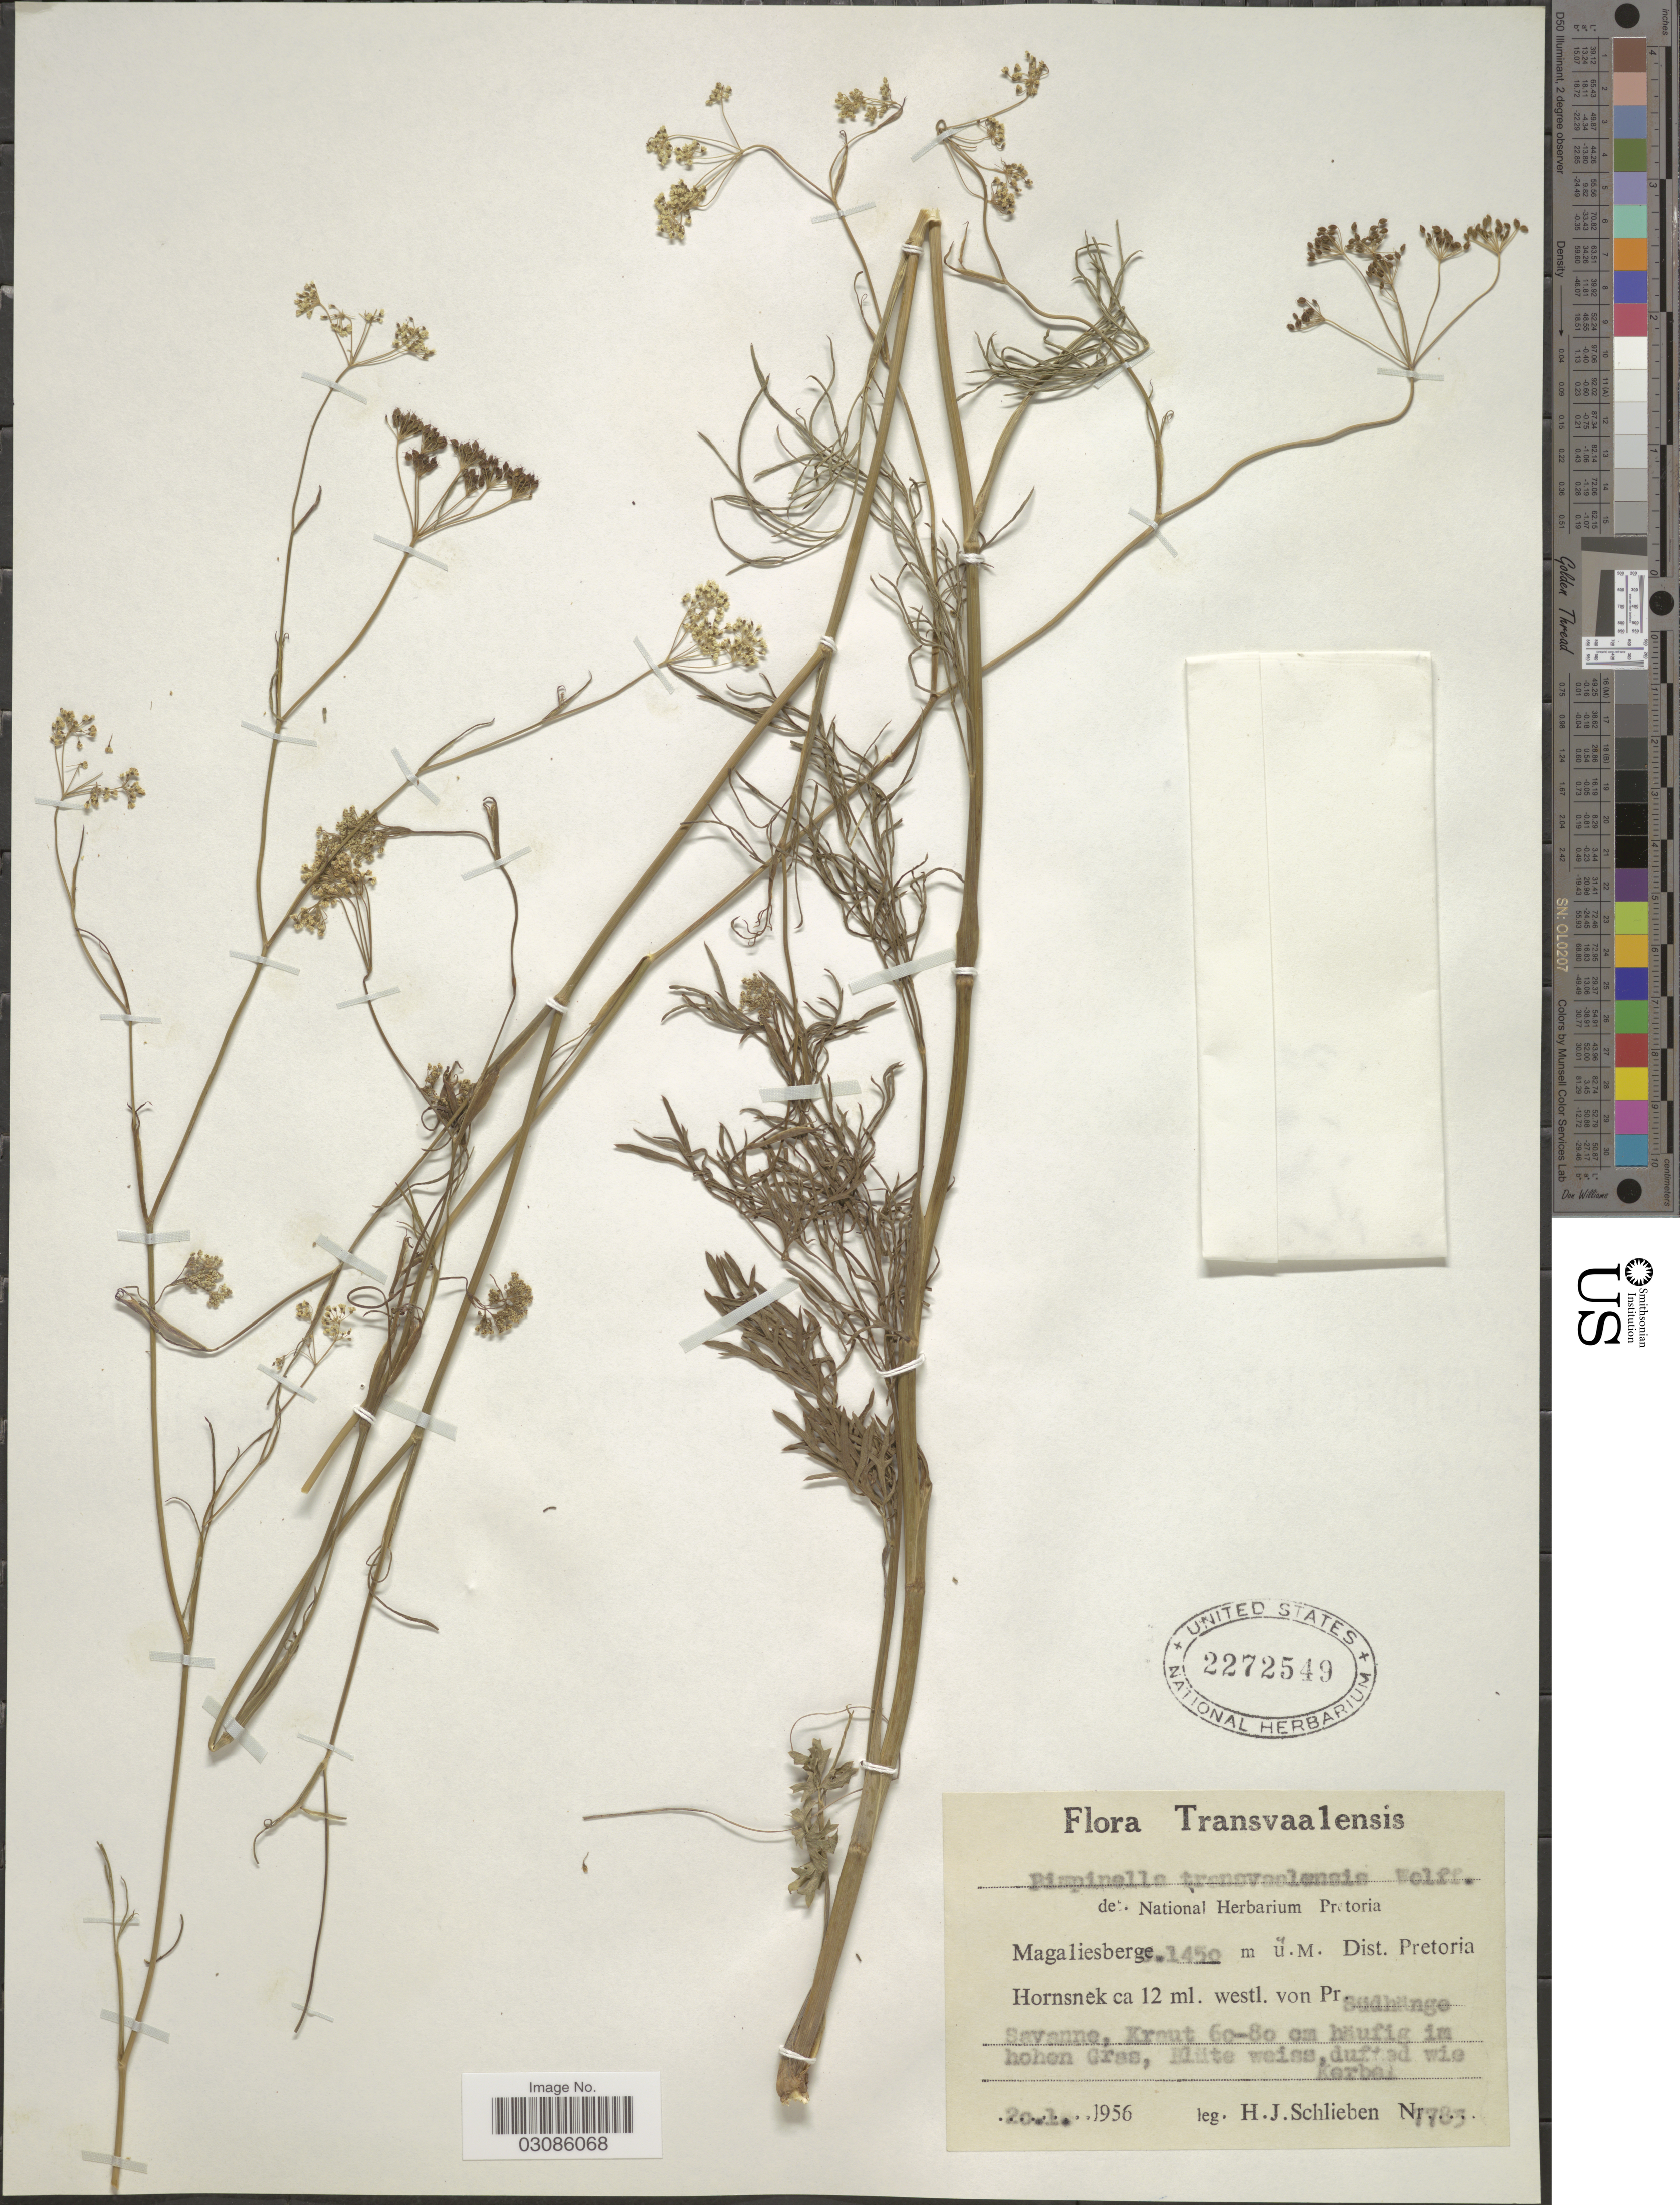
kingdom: Plantae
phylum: Tracheophyta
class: Magnoliopsida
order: Apiales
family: Apiaceae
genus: Pimpinella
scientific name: Pimpinella transvaalensis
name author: H. Wolff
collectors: H. J. Schlieben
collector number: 7783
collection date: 1956-01-20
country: South Africa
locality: Transvaalensis, Magaliesberge, Dist. Pretoria, Hornsnek ca 12 ml. westl. von Pr. Südhänge Savanne.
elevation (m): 1450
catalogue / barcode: US 2272549